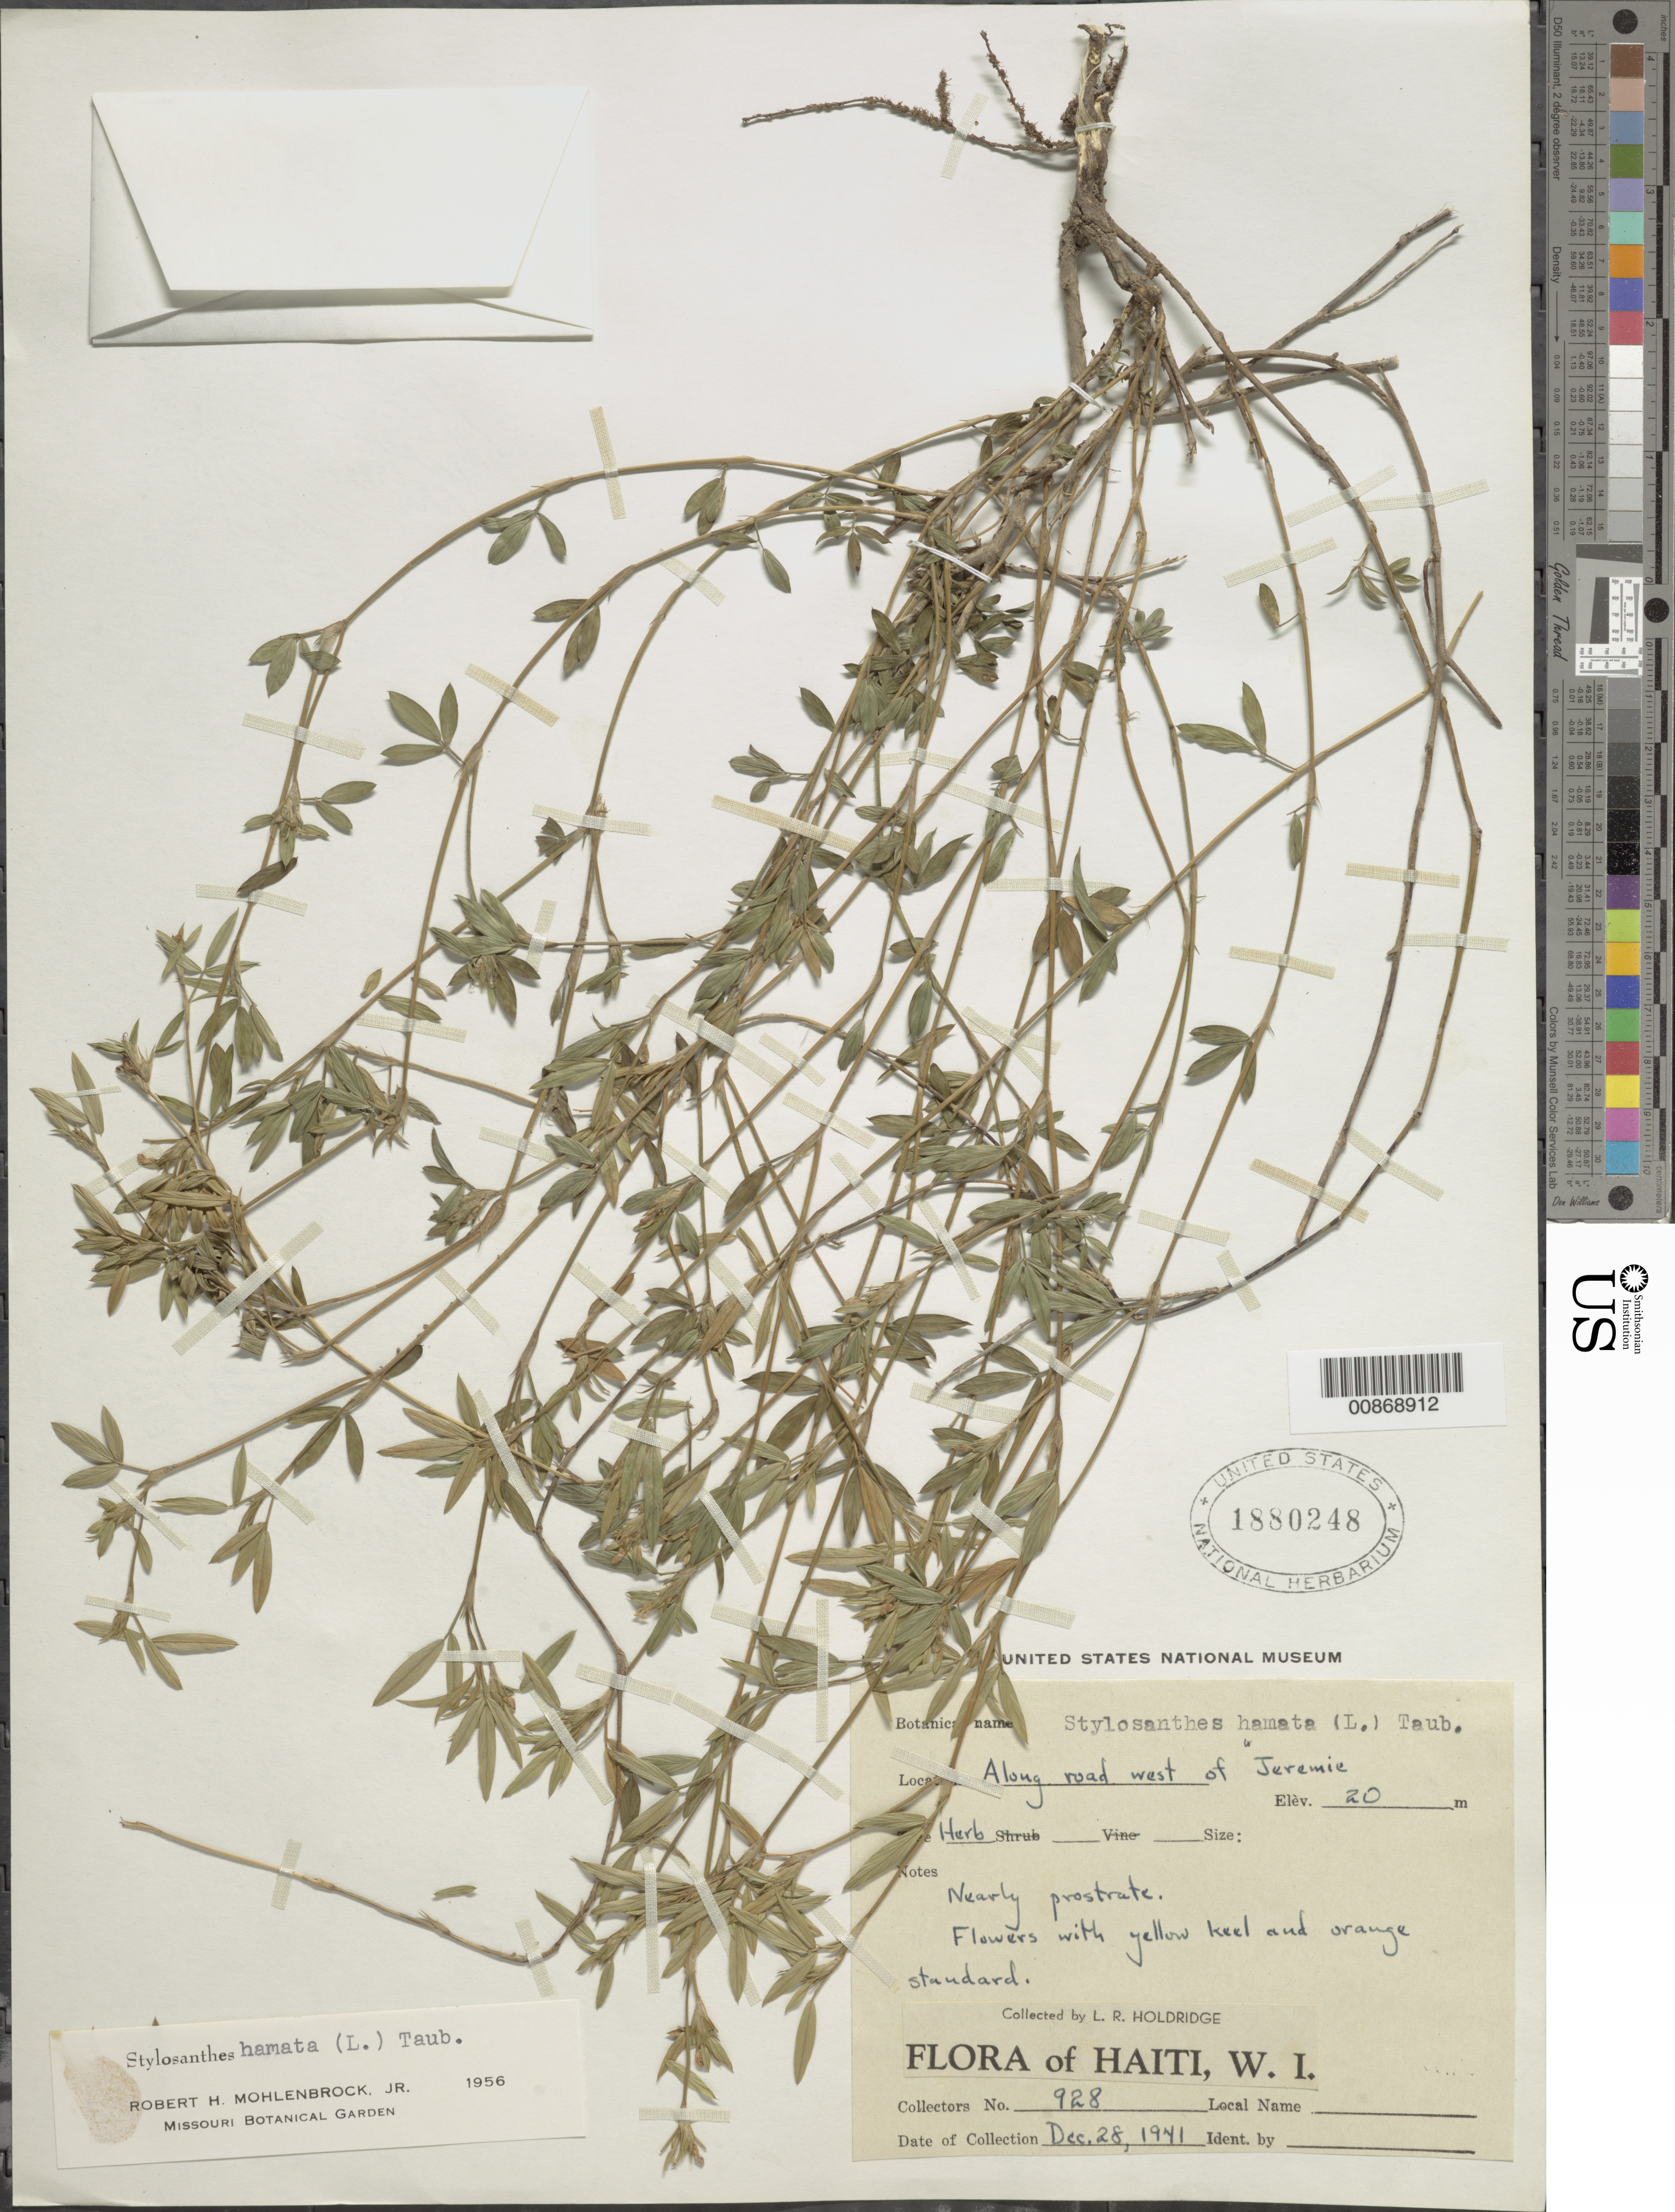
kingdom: Plantae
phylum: Tracheophyta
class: Magnoliopsida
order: Fabales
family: Fabaceae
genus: Stylosanthes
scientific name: Stylosanthes hamata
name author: (L.) Taub.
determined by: Mohlenbrock, Robert H., Jr.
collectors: L. Holdridge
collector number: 928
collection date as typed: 28 Dec 1941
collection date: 1941-12-28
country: Haiti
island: Hispaniola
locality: Along road west of Jeremie.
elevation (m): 20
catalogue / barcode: US 1880248